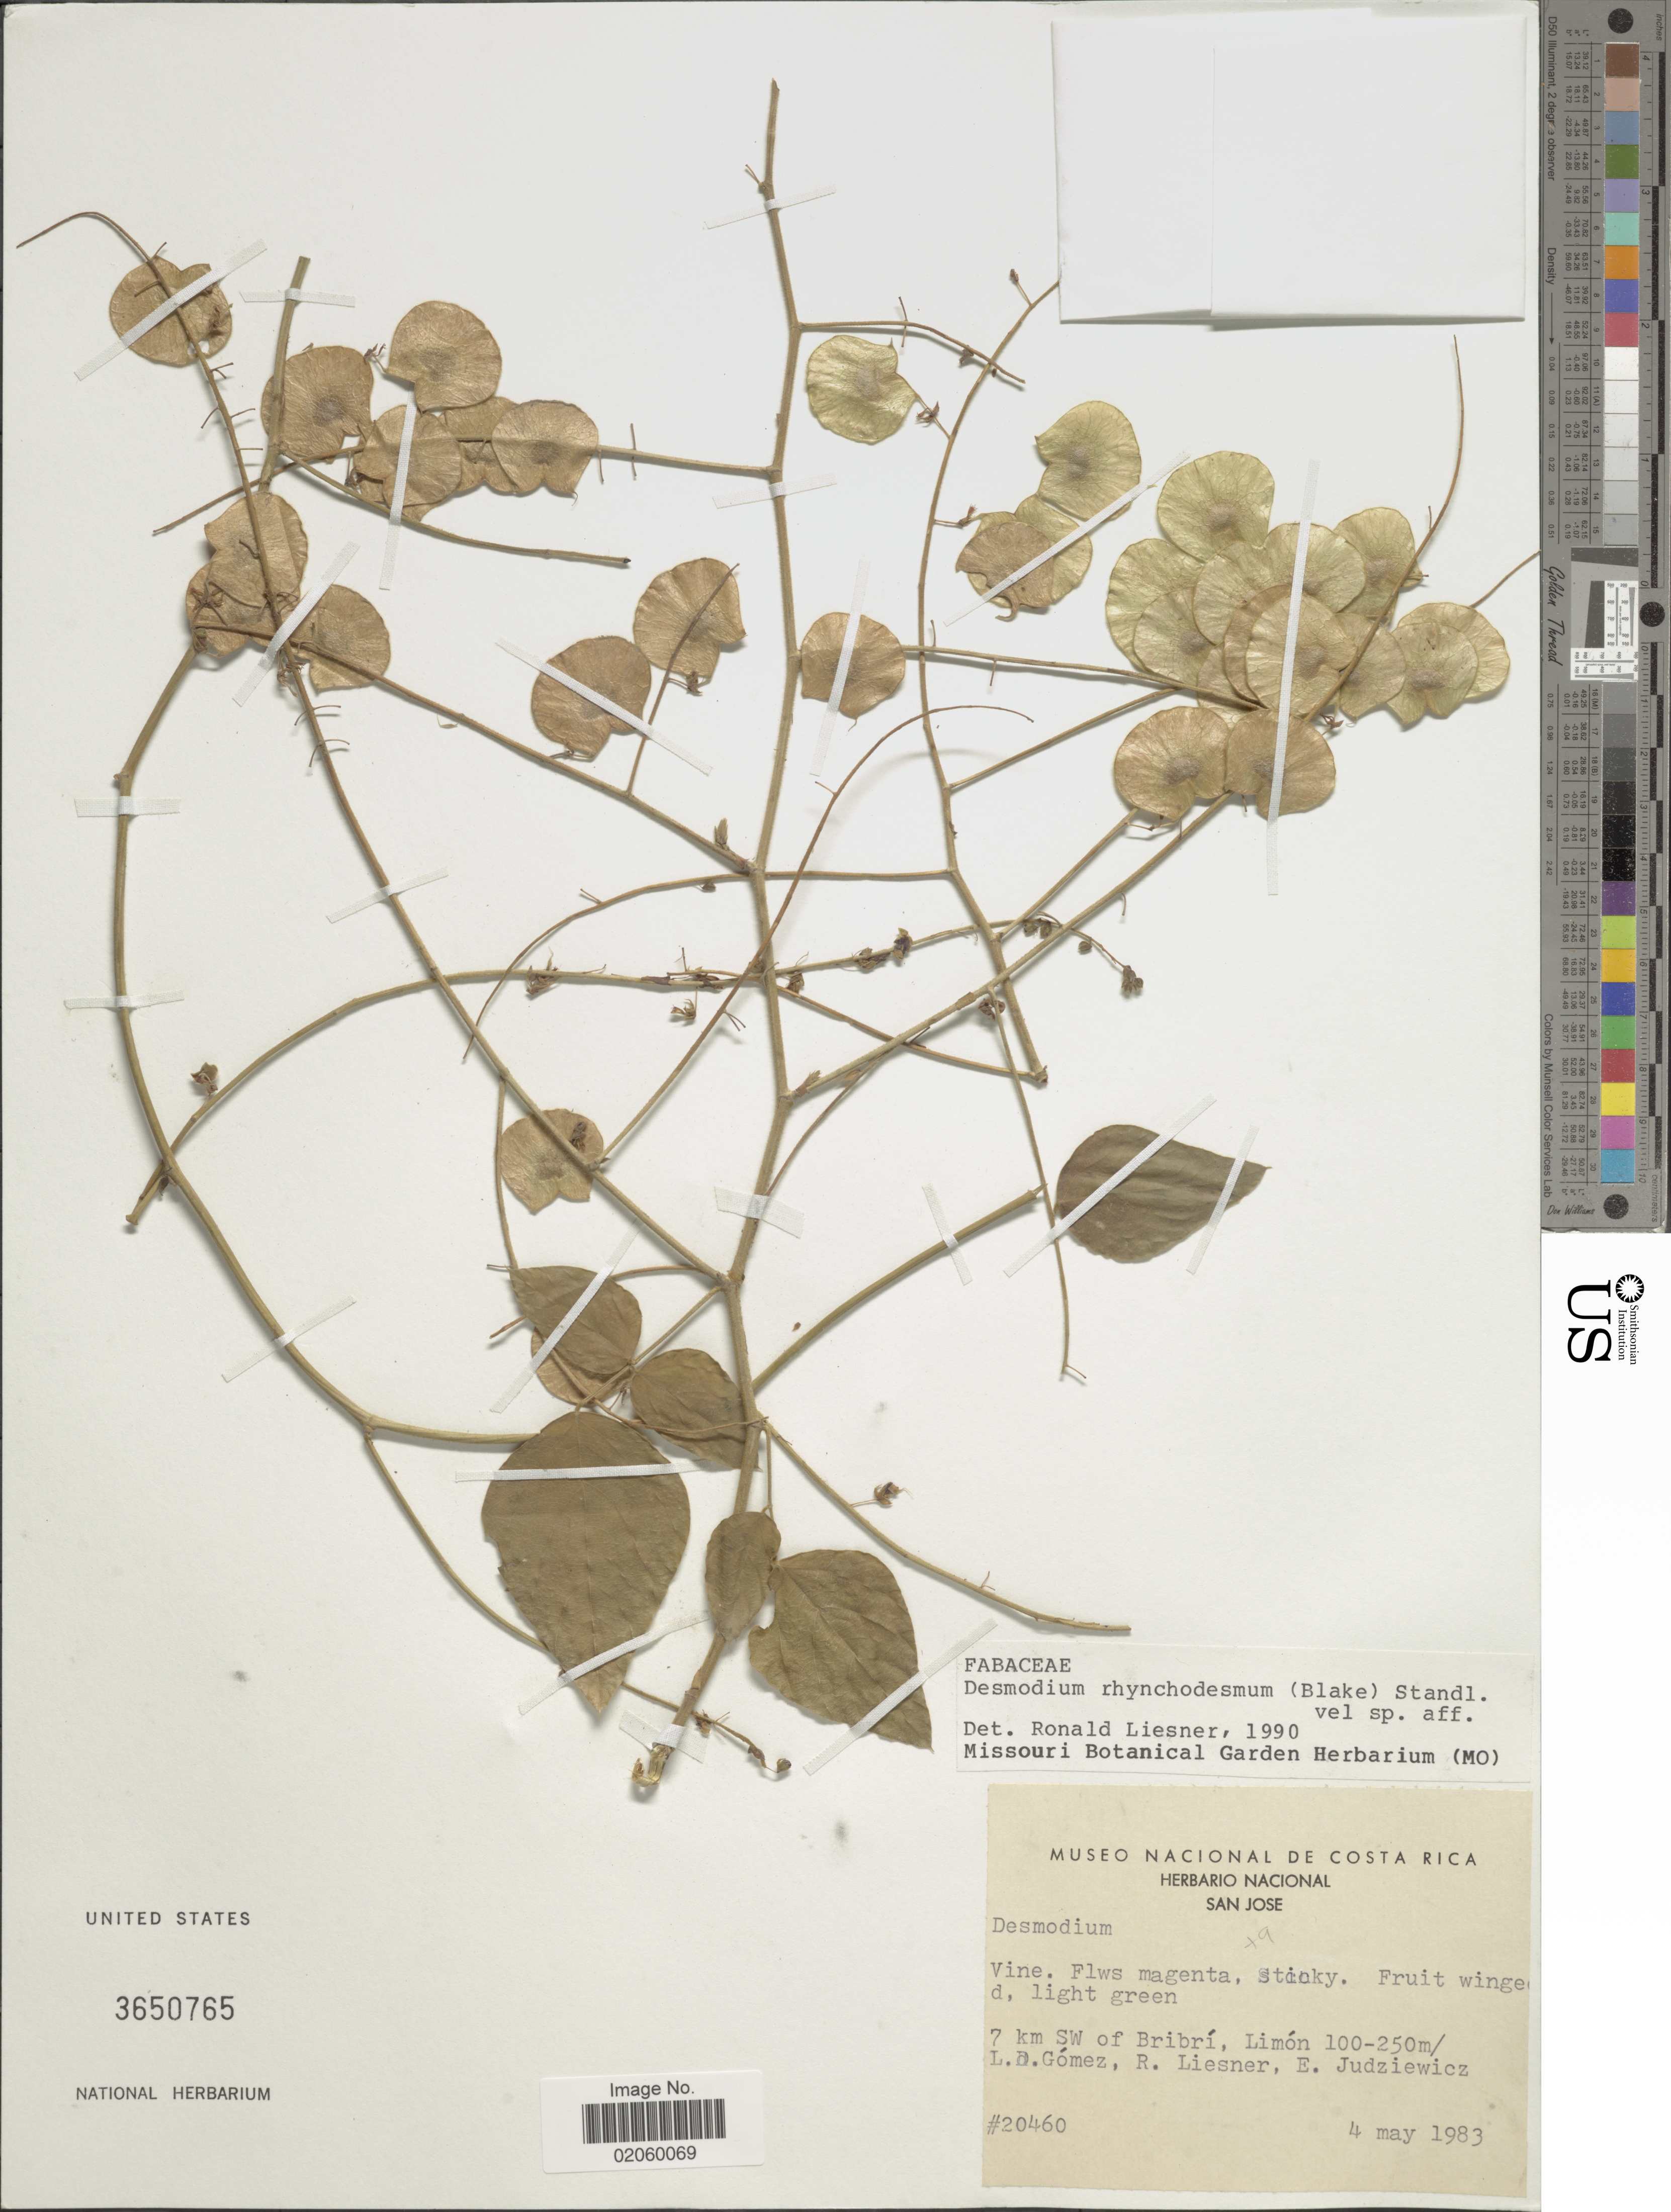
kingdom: Plantae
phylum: Tracheophyta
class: Magnoliopsida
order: Fabales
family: Fabaceae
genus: Desmodium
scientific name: Desmodium rhynchodesmum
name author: (S.F. Blake) Standl.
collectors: L. D. Gómez, R. L. Liesner & E. Judziewicz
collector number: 20460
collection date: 1983-05-04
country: Costa Rica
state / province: Limón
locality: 7 km SW of Bribri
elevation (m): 100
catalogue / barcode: US 3650765